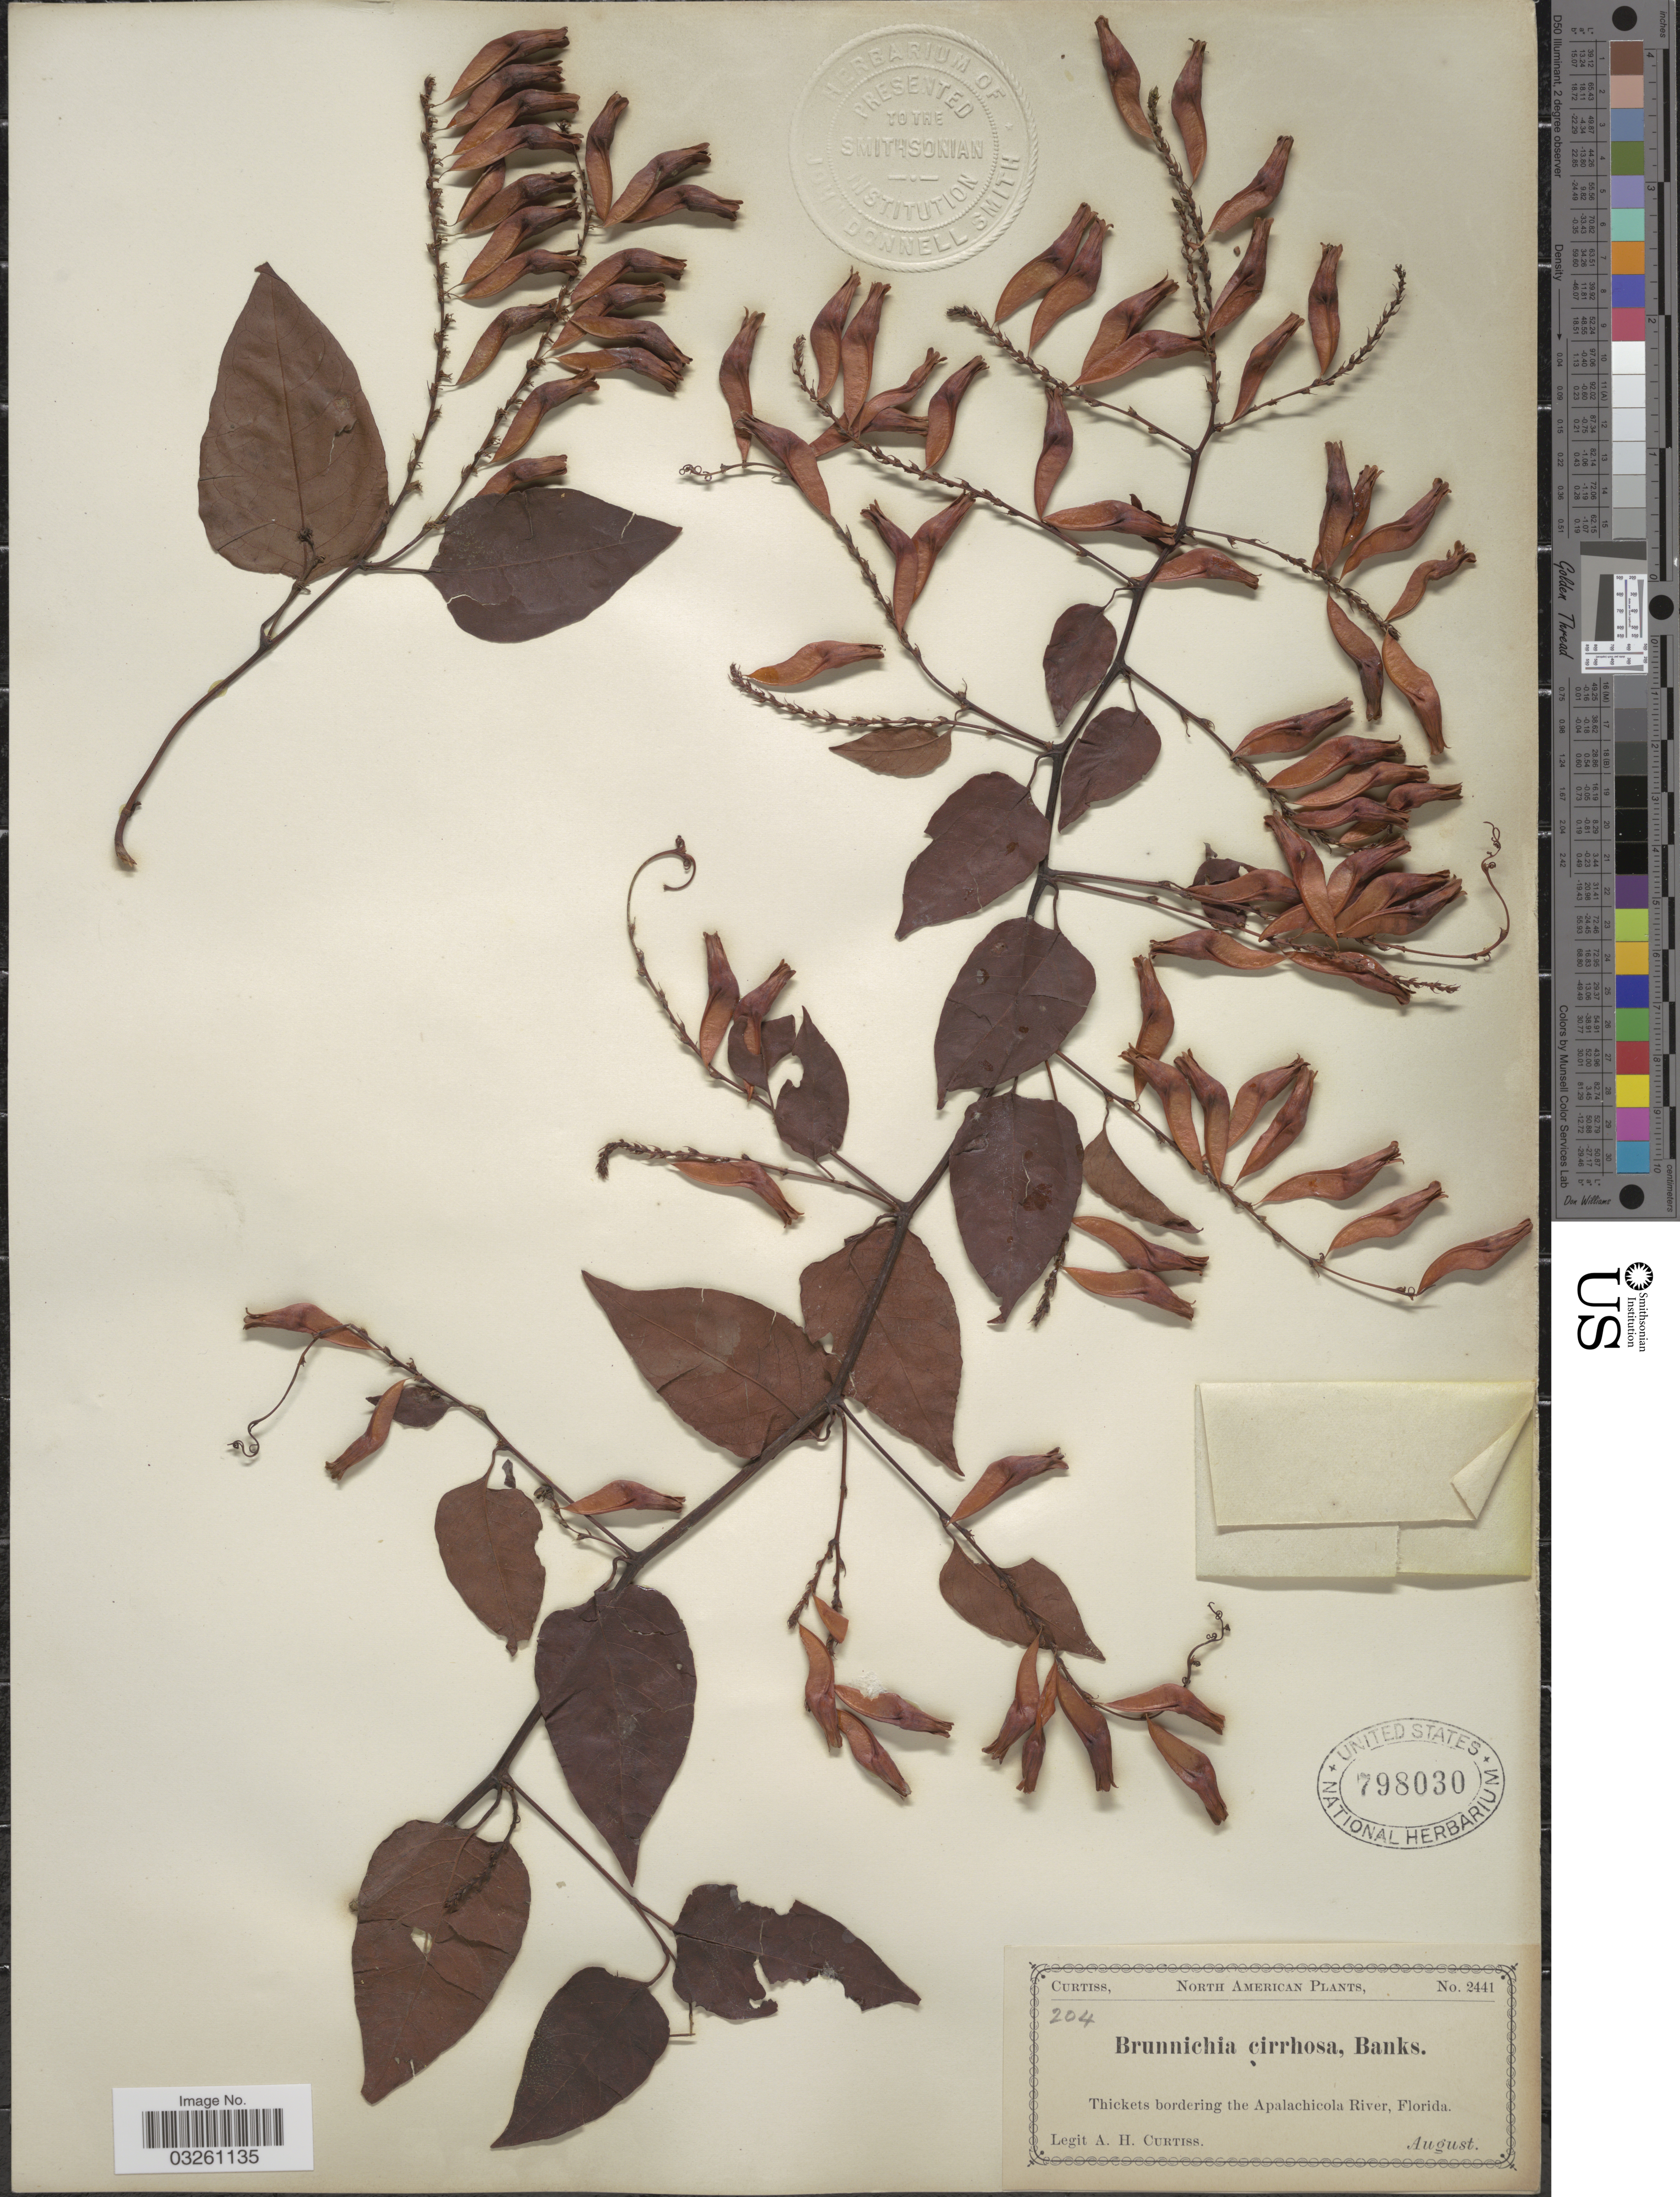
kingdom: Plantae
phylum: Tracheophyta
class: Magnoliopsida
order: Caryophyllales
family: Polygonaceae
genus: Brunnichia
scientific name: Brunnichia cirrhosa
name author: Gaertn.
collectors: A. H. Curtiss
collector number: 2441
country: United States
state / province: Florida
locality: Thickets bordering the Apalachicola River.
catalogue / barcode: US 798030